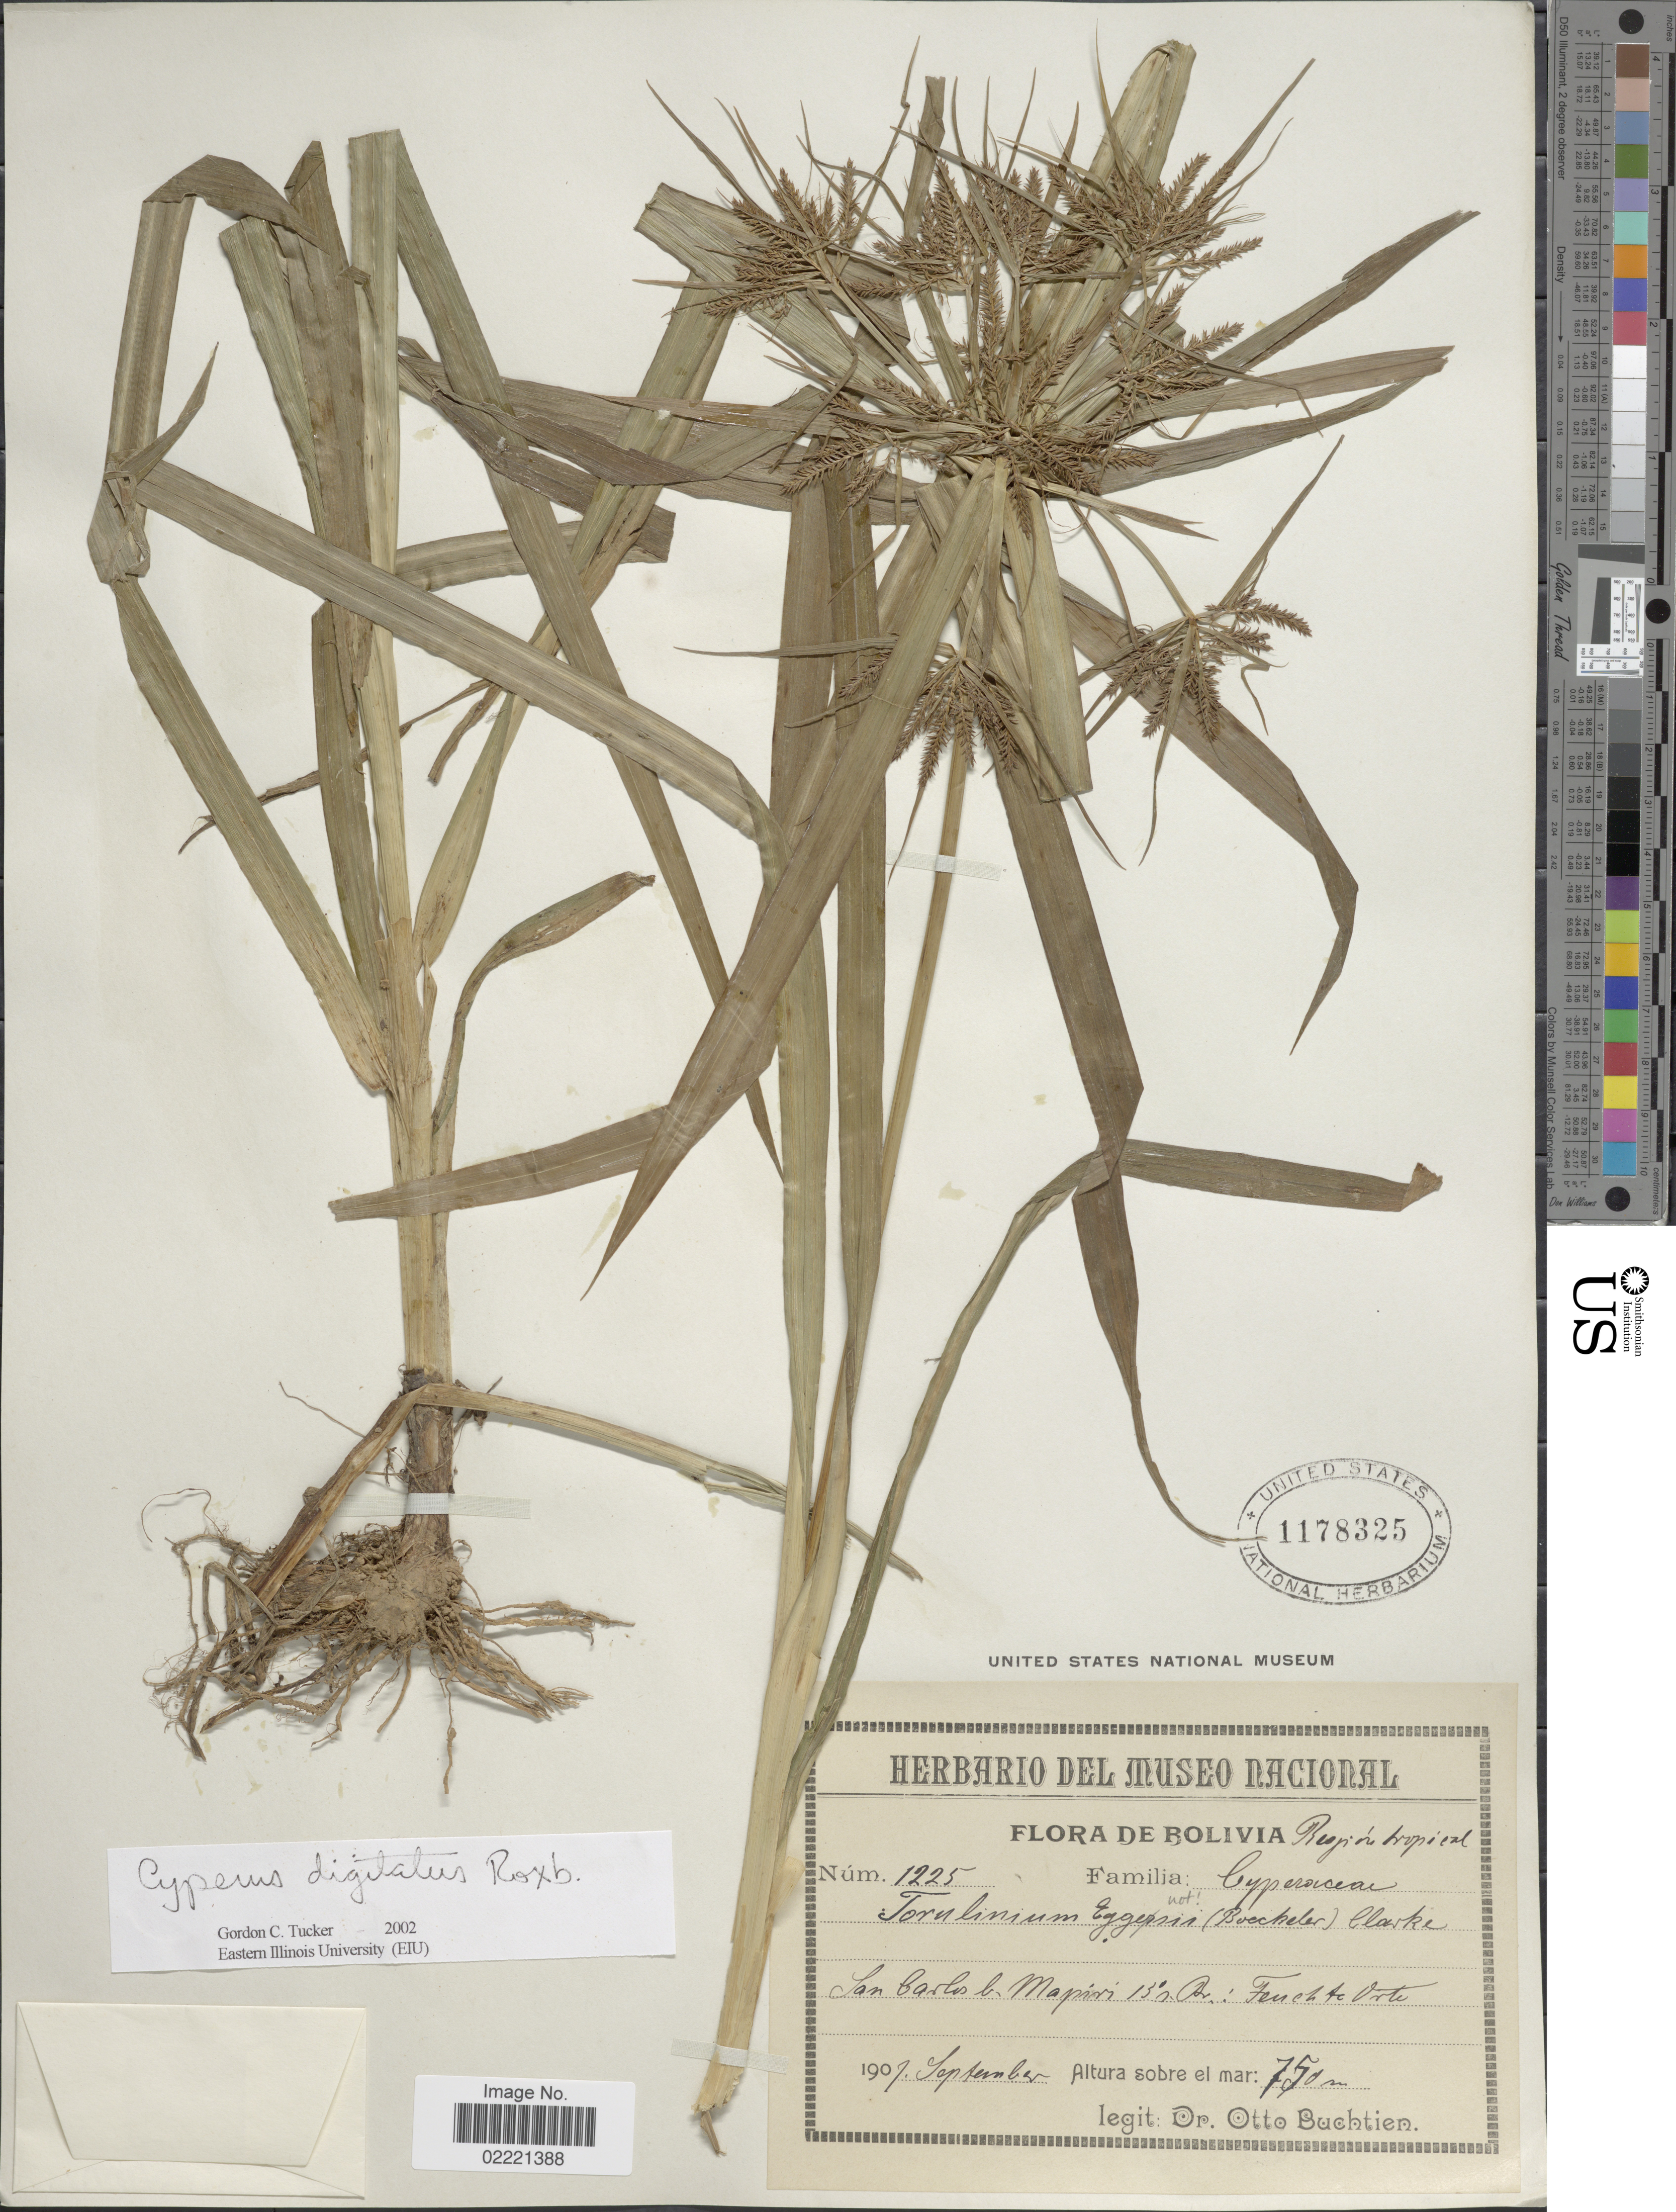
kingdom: Plantae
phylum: Tracheophyta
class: Liliopsida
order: Poales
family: Cyperaceae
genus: Cyperus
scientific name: Cyperus digitatus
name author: Roxb.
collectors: O. Buchtien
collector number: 1225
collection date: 1907-09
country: Bolivia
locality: Region tropical, San Carlos l. Mapiri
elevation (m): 750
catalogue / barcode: US 1178325